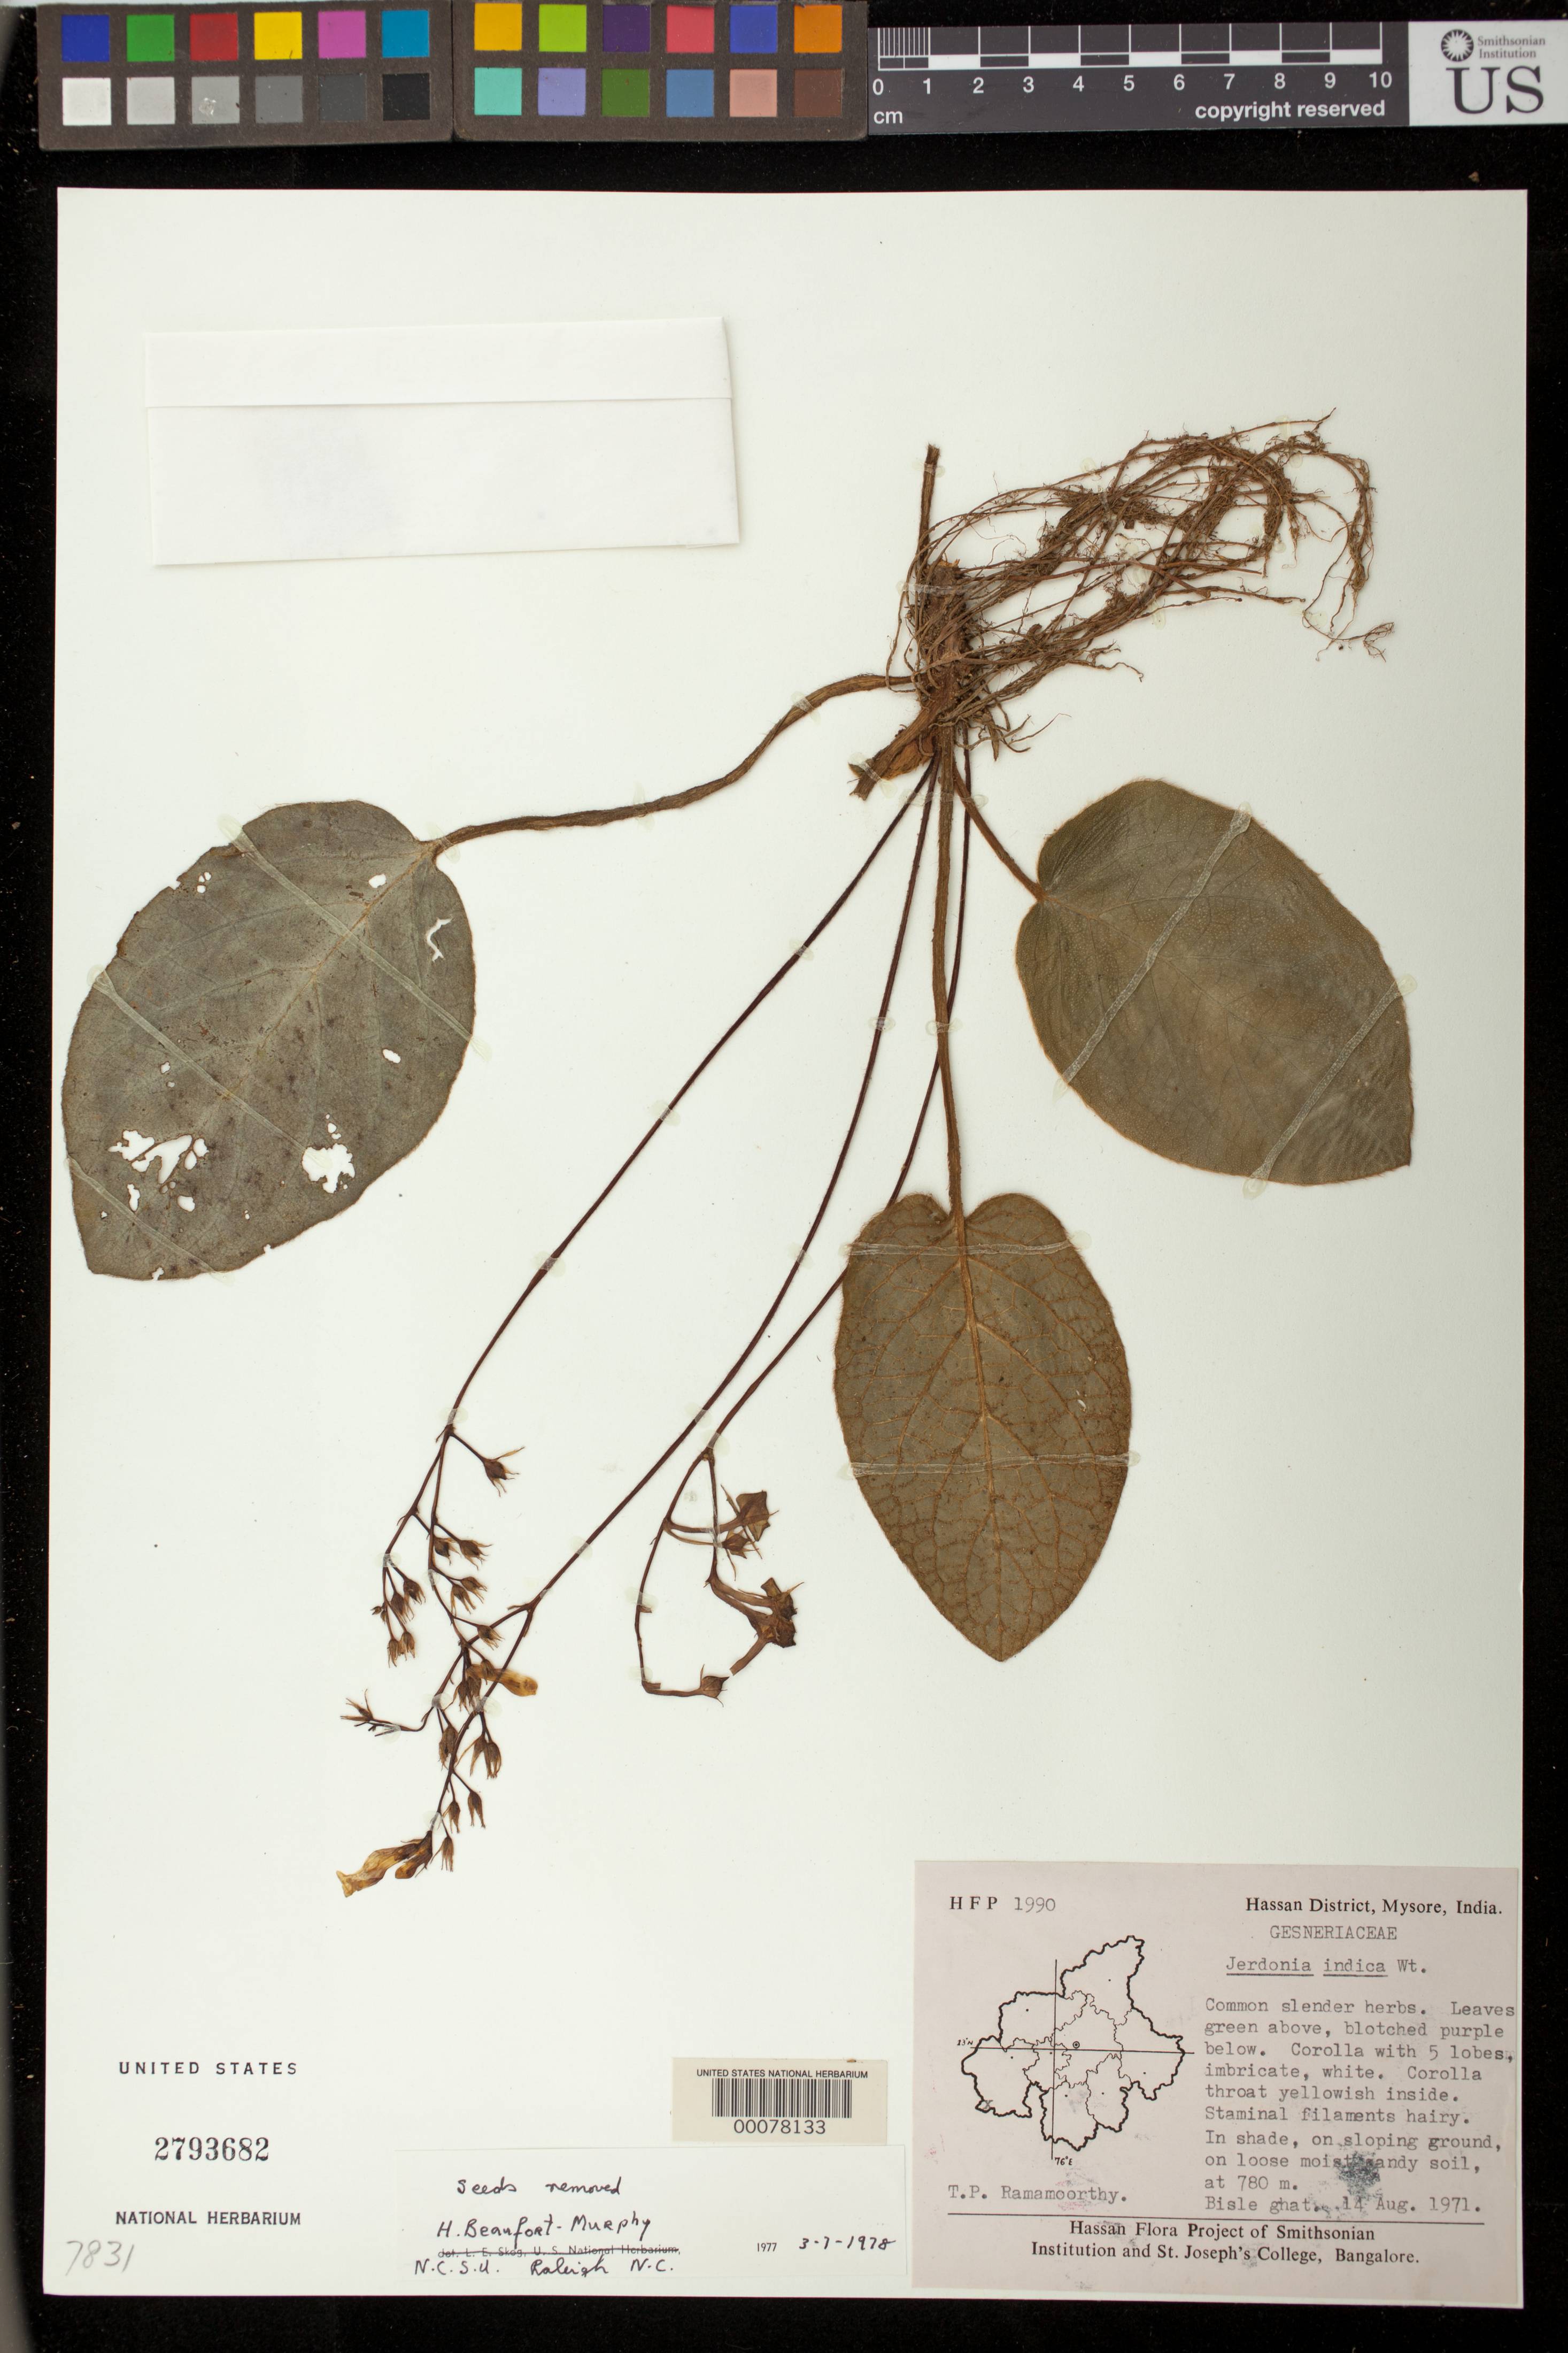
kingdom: Plantae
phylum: Tracheophyta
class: Magnoliopsida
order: Lamiales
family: Gesneriaceae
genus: Jerdonia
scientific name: Jerdonia indica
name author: Wight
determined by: Beaufort-Murphy, Helen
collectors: T. P. Ramamoorthy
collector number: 1990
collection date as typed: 14 Aug 1971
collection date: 1971-08-14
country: India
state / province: Karnataka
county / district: Mysore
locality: Hassan (dist.), Bisle ghat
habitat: In shade, on sloping ground, on loose moist sandy soil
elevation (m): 780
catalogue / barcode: US 2793682